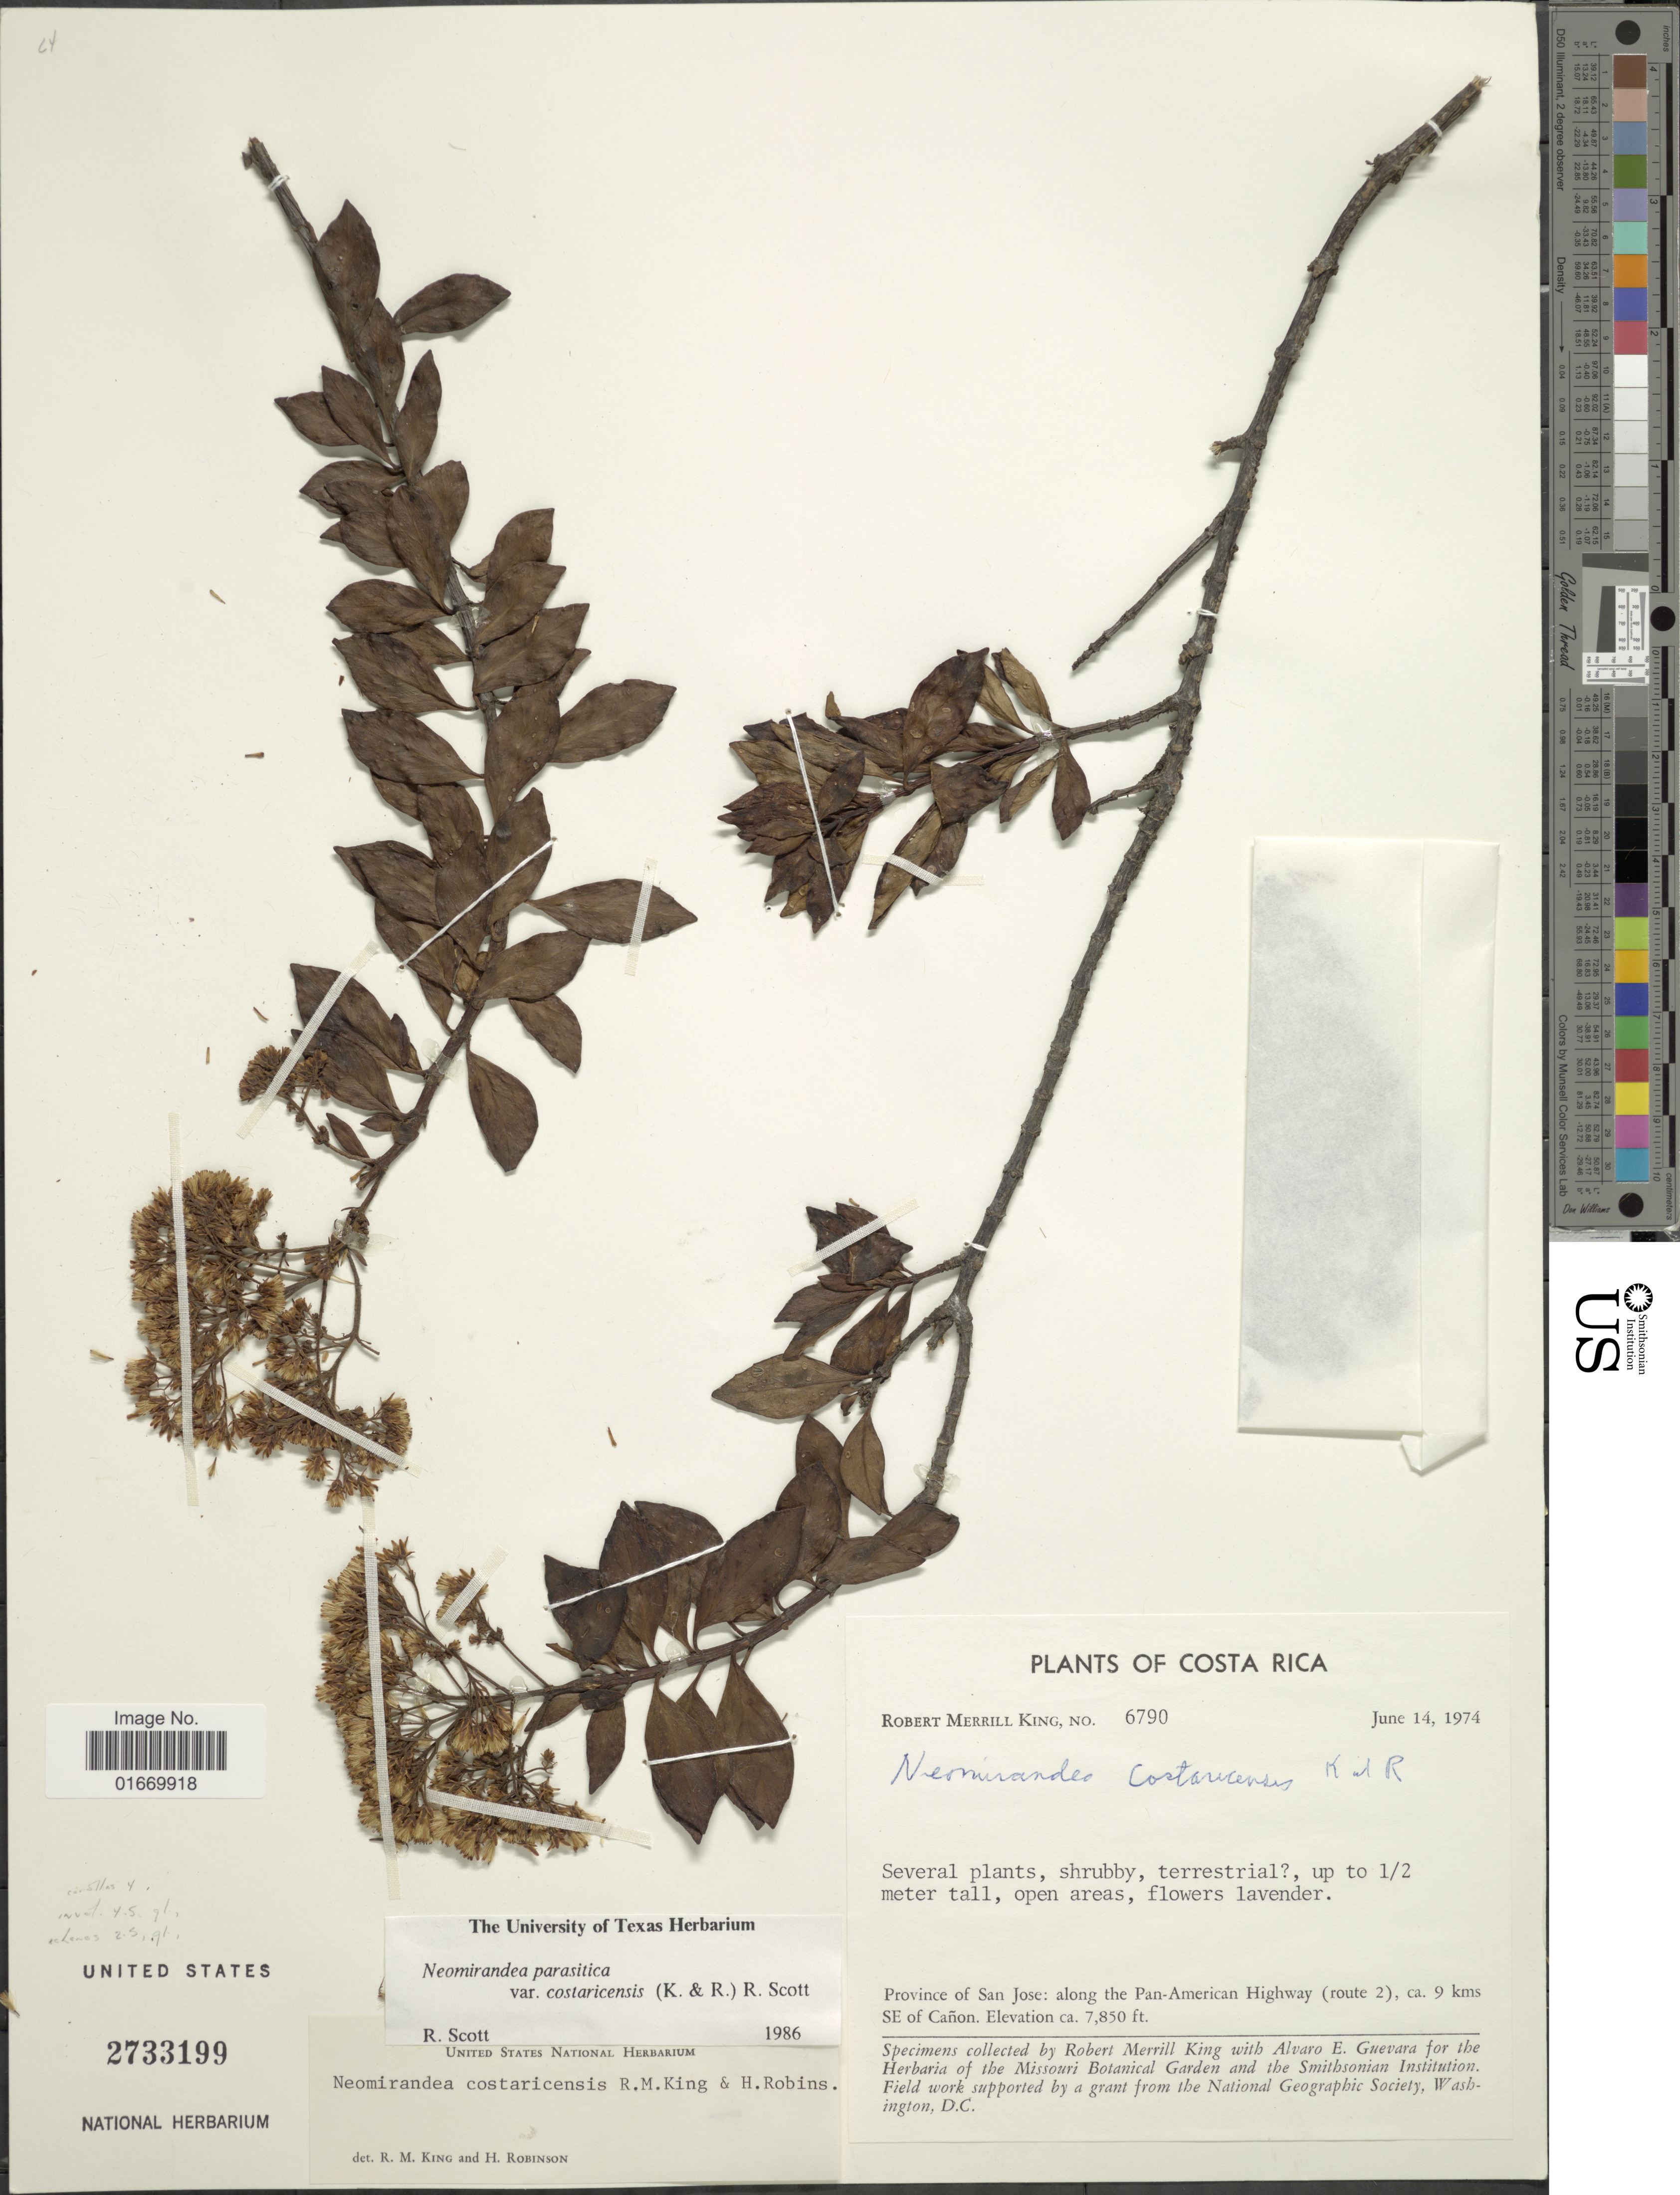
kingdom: Plantae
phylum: Tracheophyta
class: Magnoliopsida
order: Asterales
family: Asteraceae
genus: Neomirandea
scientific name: Neomirandea costaricensis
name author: R.M. King & H. Rob.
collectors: R. M. King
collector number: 6790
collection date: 1974-06-14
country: Costa Rica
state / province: San José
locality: Along the Pan-American Highway (route 2), ca 9 kms SE of Canon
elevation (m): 2393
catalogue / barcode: US 2733199